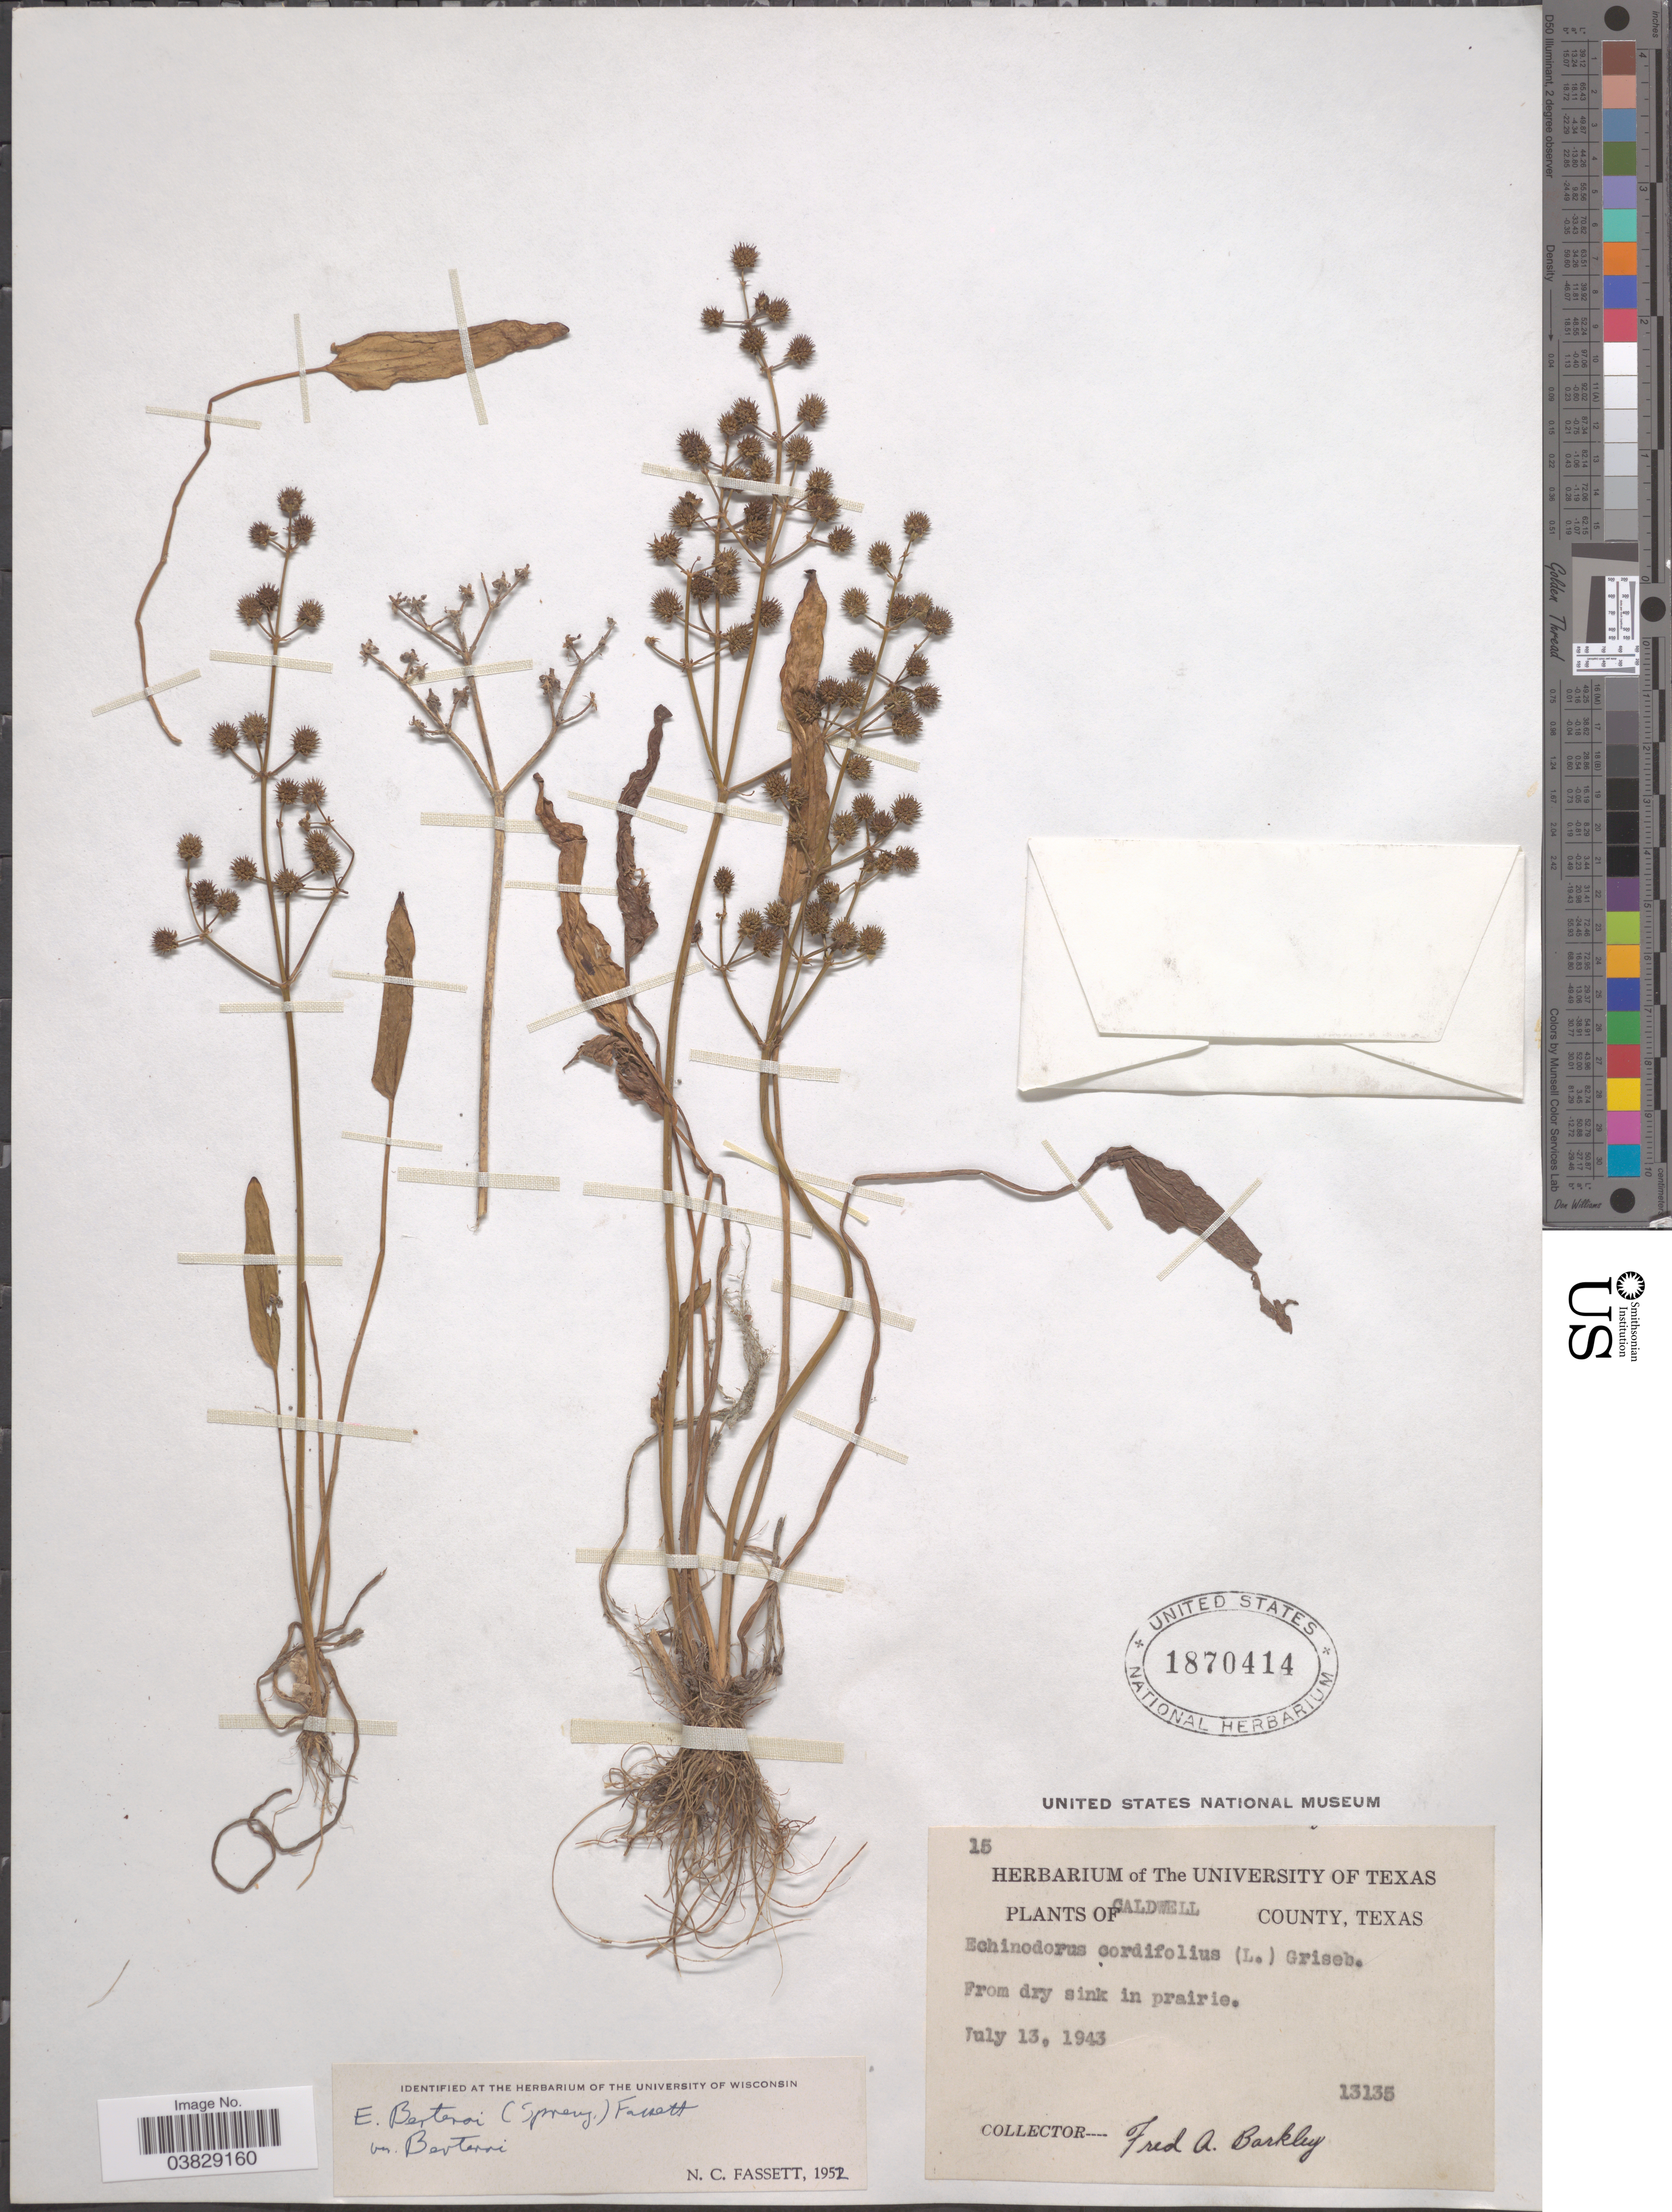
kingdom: Plantae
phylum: Tracheophyta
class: Liliopsida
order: Alismatales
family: Alismataceae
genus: Echinodorus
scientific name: Echinodorus berteroi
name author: (Spreng.) Fassett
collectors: F. A. Barkley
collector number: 13135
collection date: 1943-07-13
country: United States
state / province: Texas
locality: Caldwell County.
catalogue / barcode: US 1870414